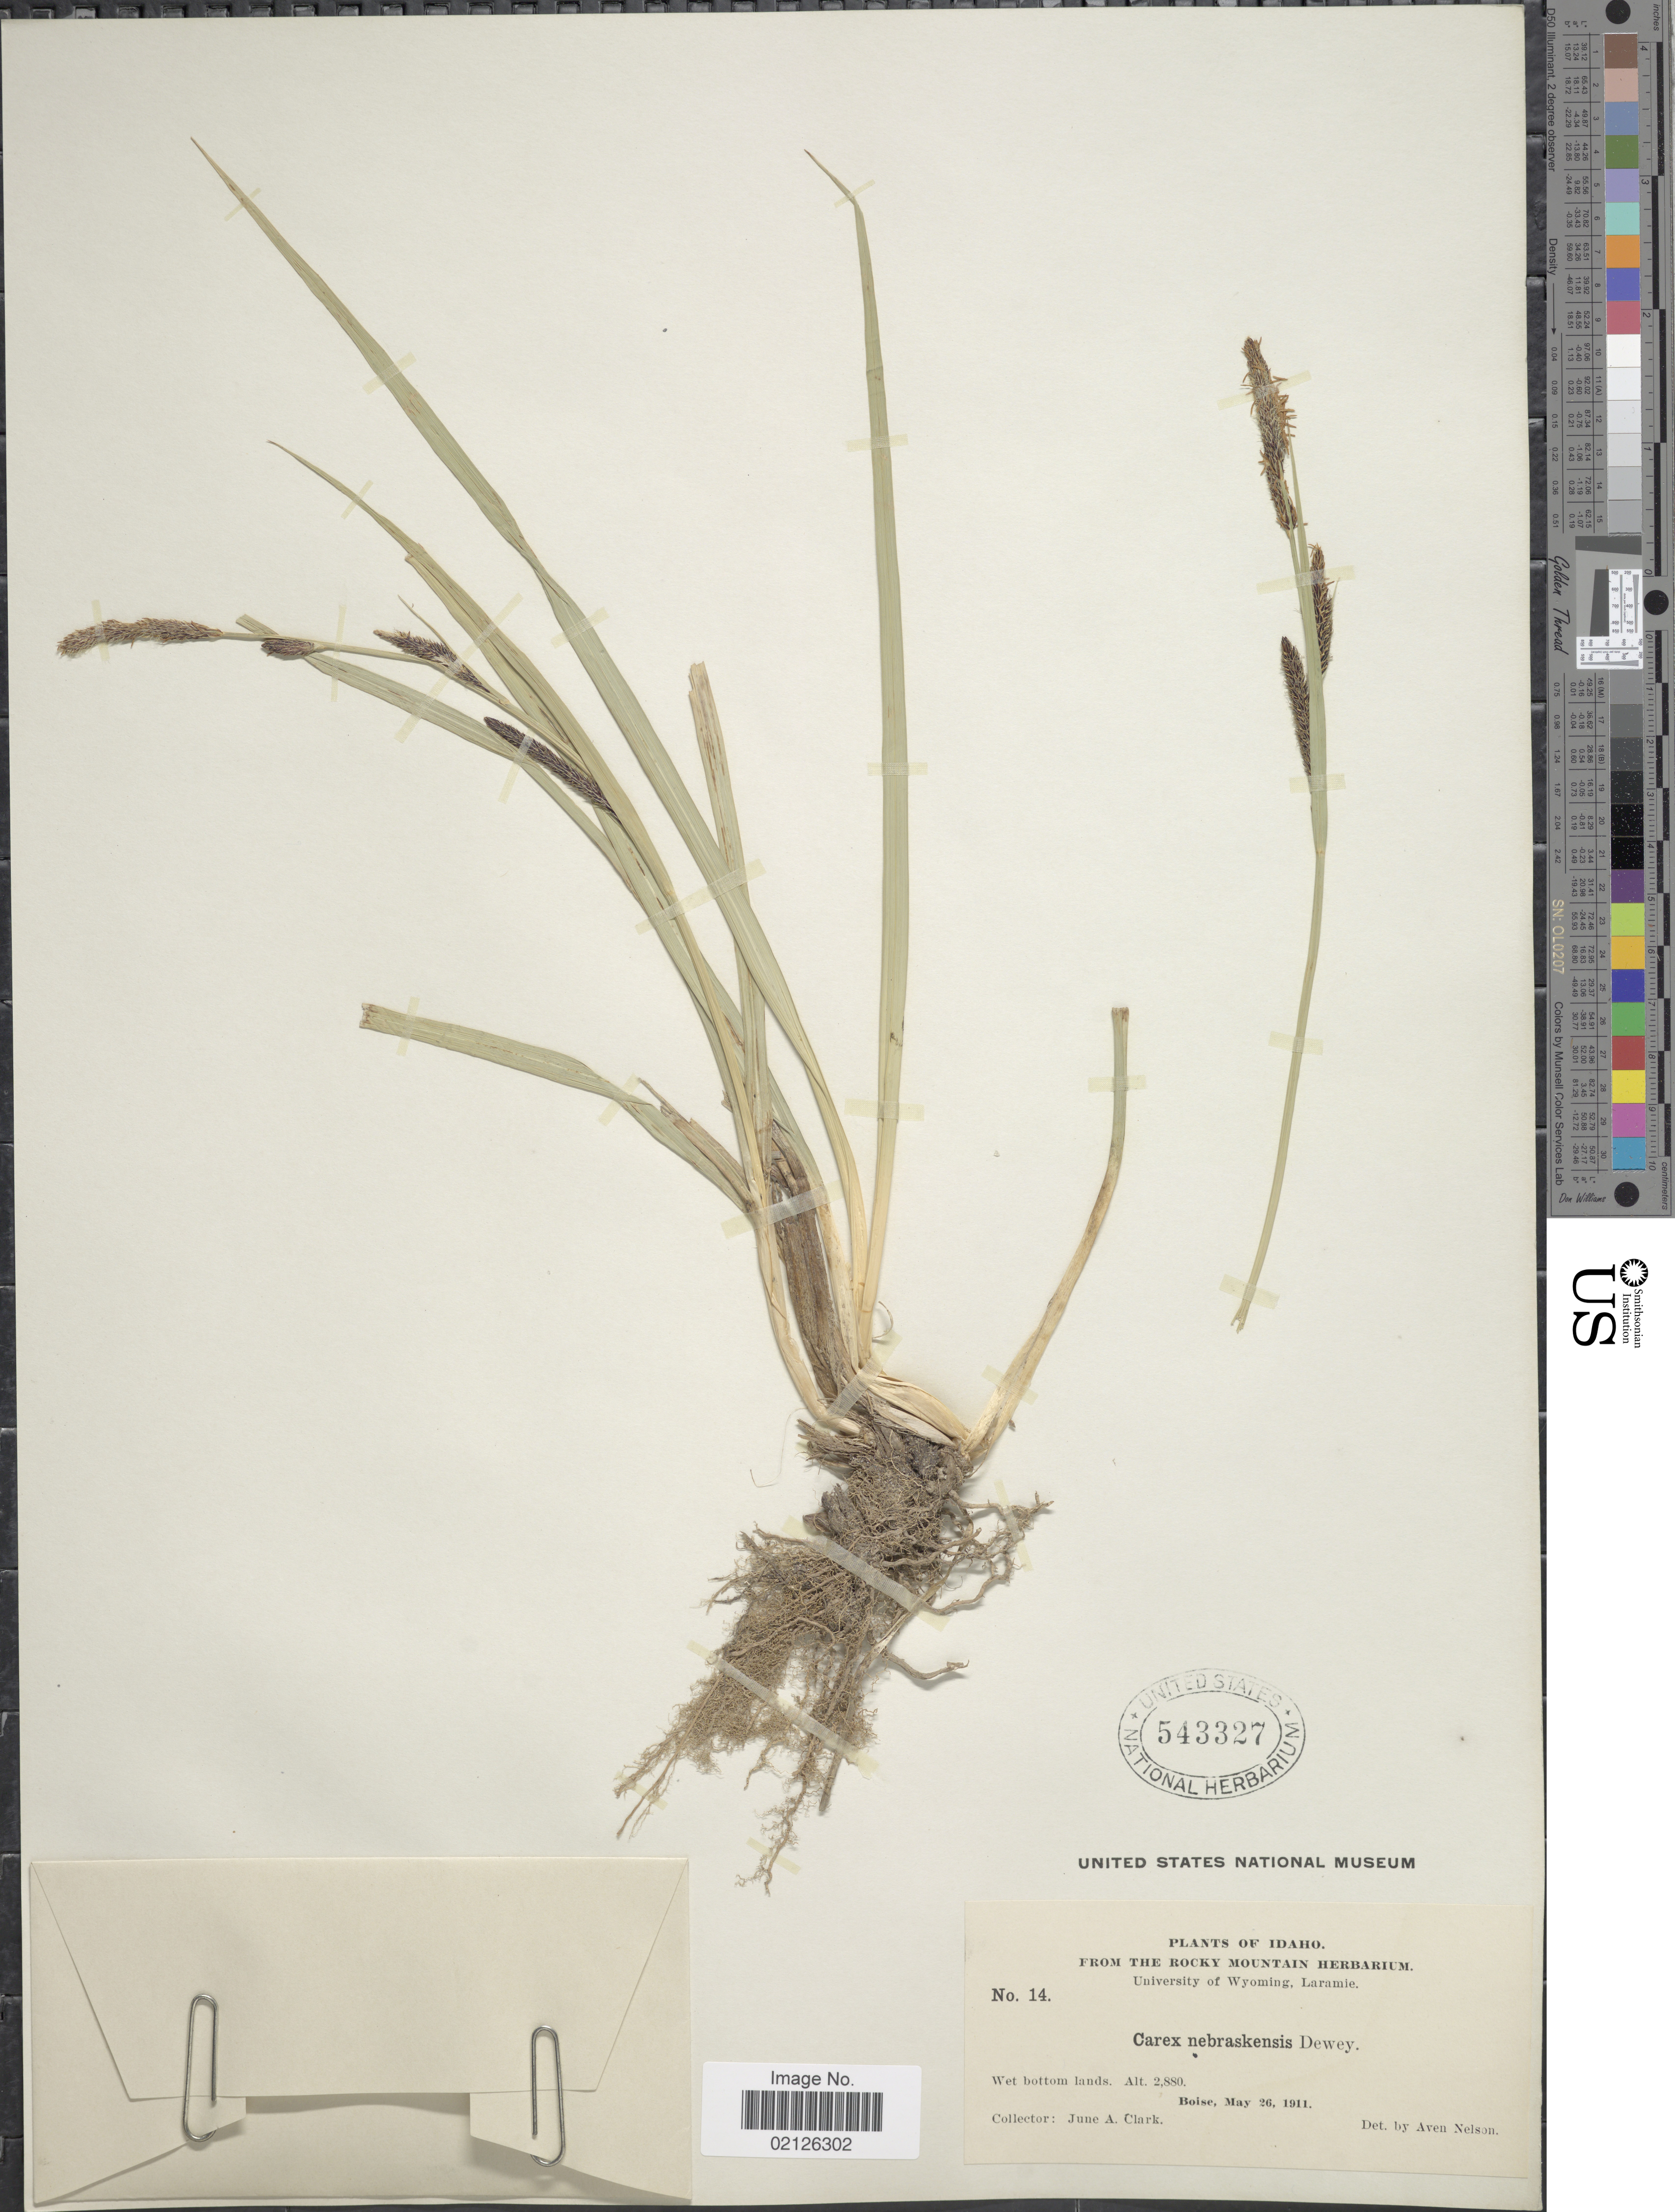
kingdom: Plantae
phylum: Tracheophyta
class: Liliopsida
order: Poales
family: Cyperaceae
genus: Carex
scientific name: Carex nebrascensis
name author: Dewey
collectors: J. A. Clark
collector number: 14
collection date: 1911-05-26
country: United States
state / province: Idaho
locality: Wet bottom lands, Boise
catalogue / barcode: US 543327